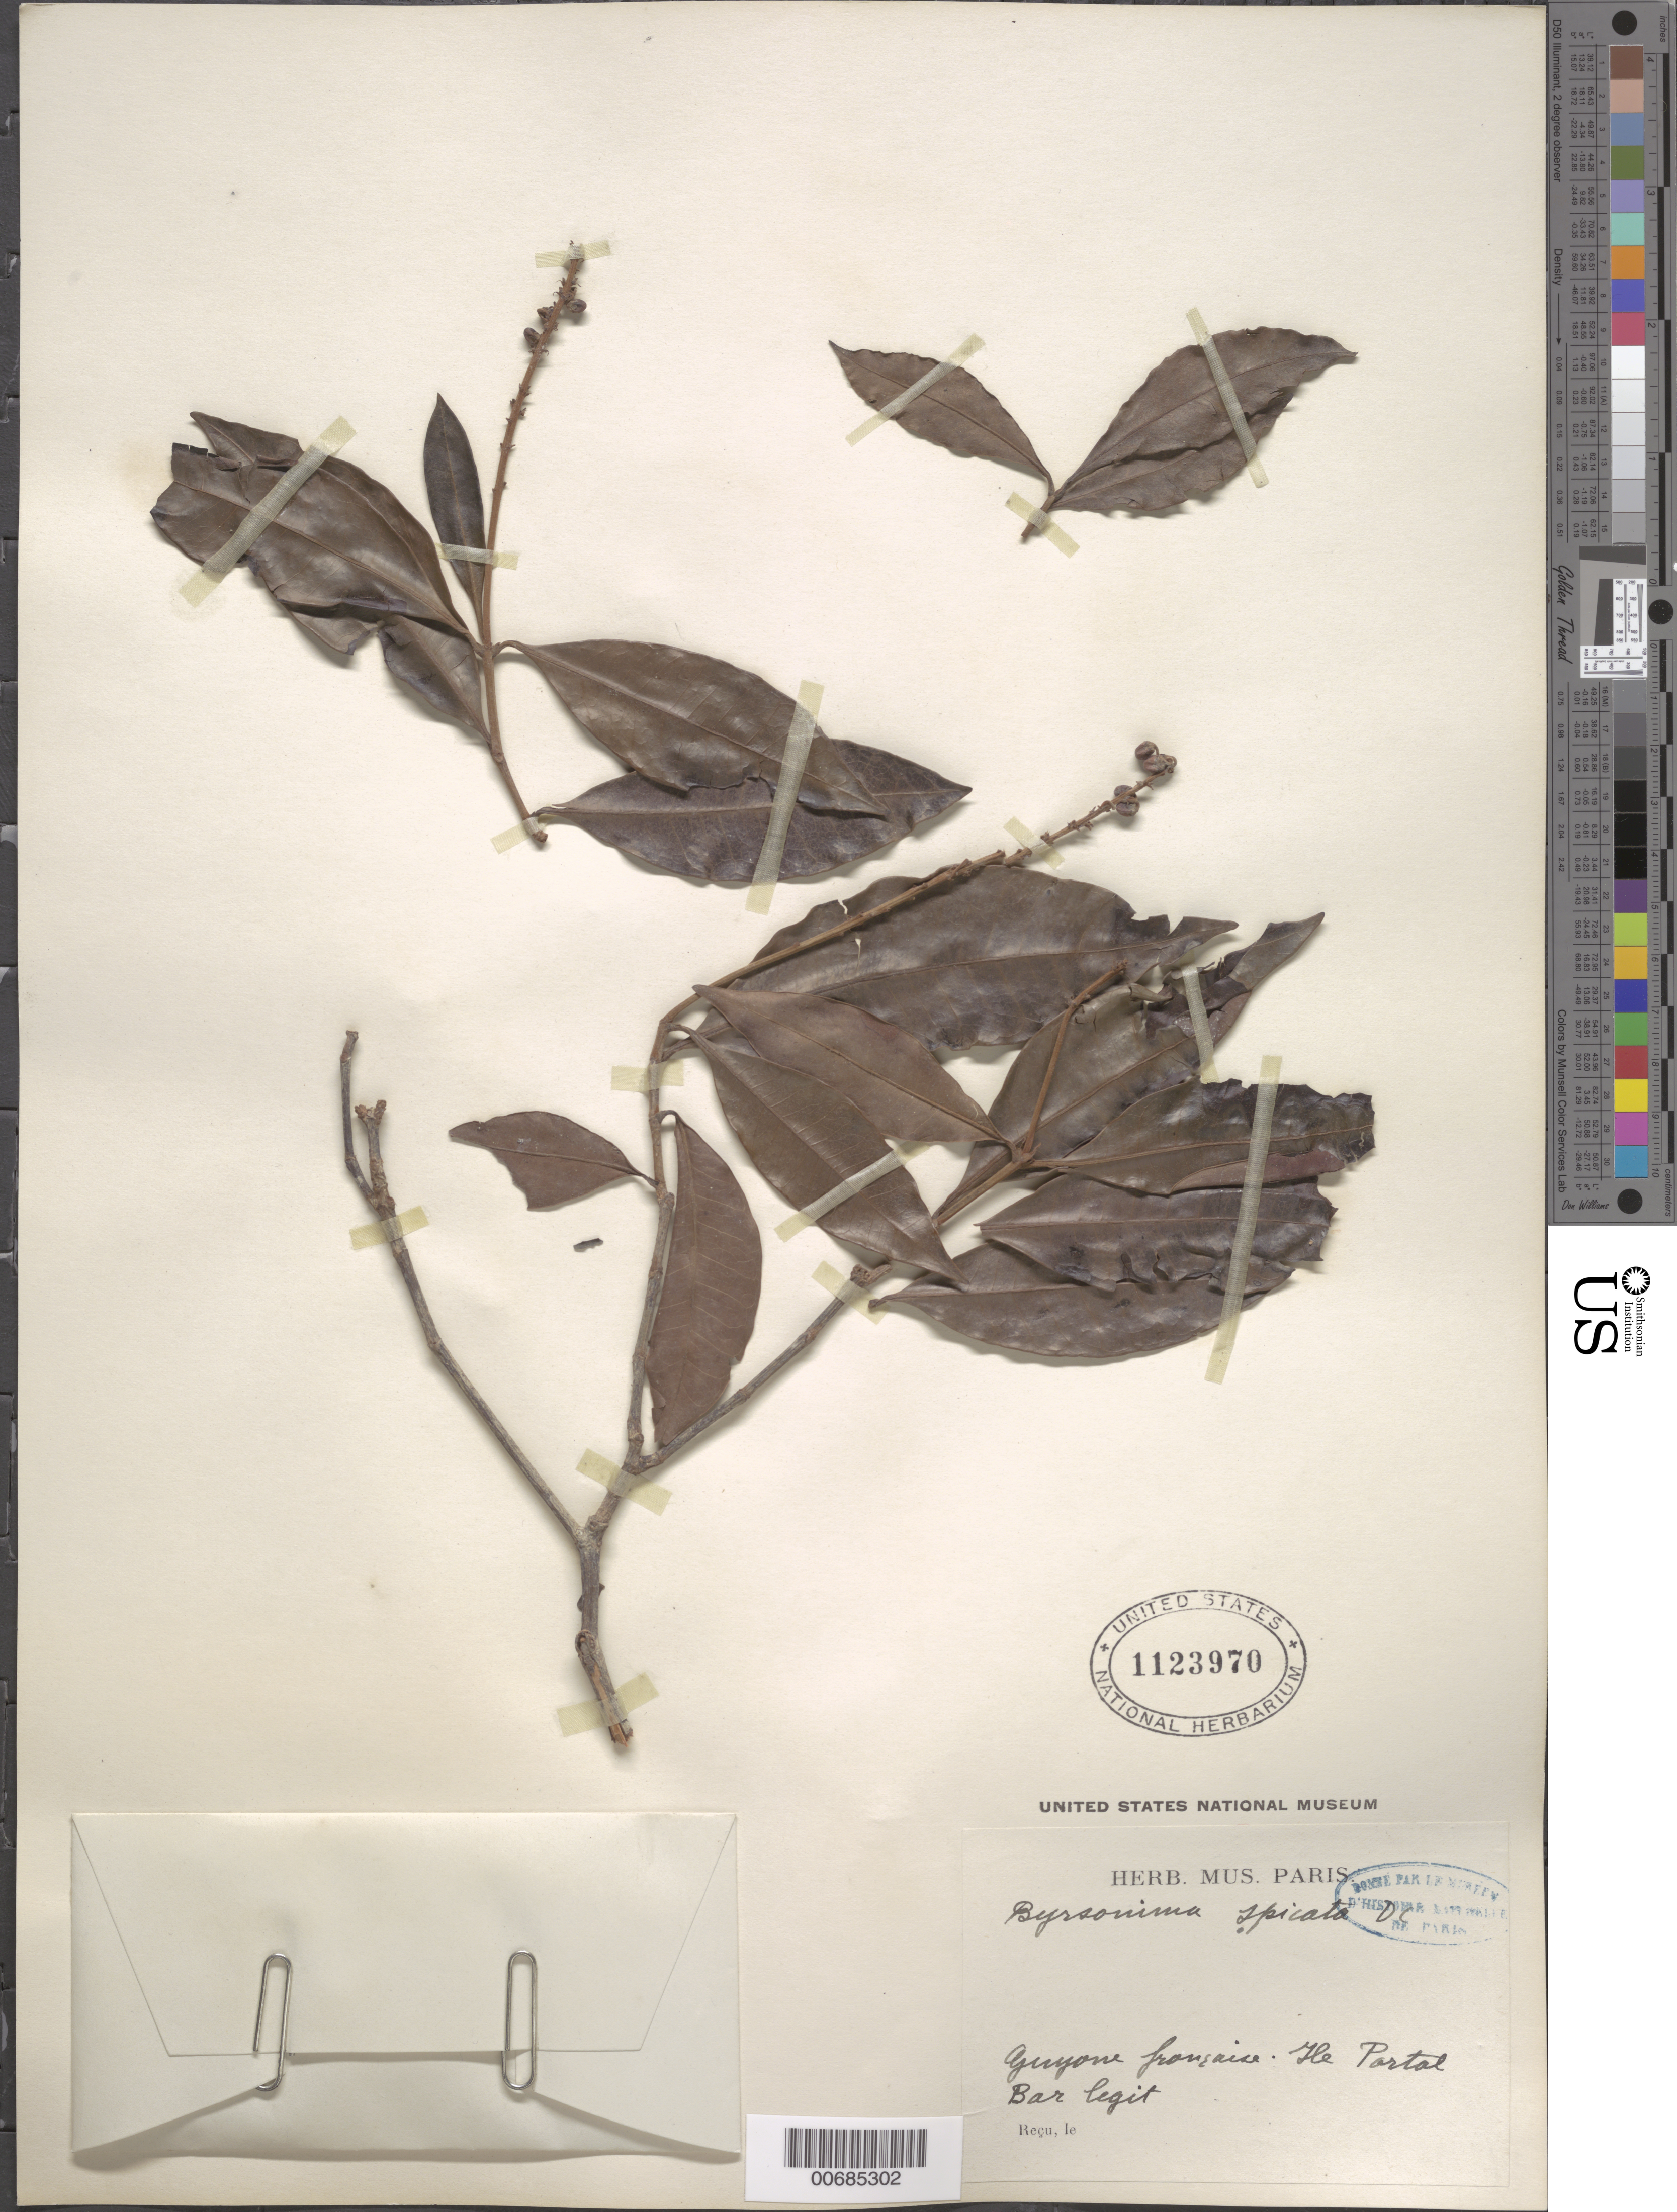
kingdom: Plantae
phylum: Tracheophyta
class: Magnoliopsida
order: Malpighiales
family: Malpighiaceae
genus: Byrsonima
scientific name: Byrsonima spicata (Cav.) DC.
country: French Guiana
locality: Ile Portal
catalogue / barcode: US 1123970